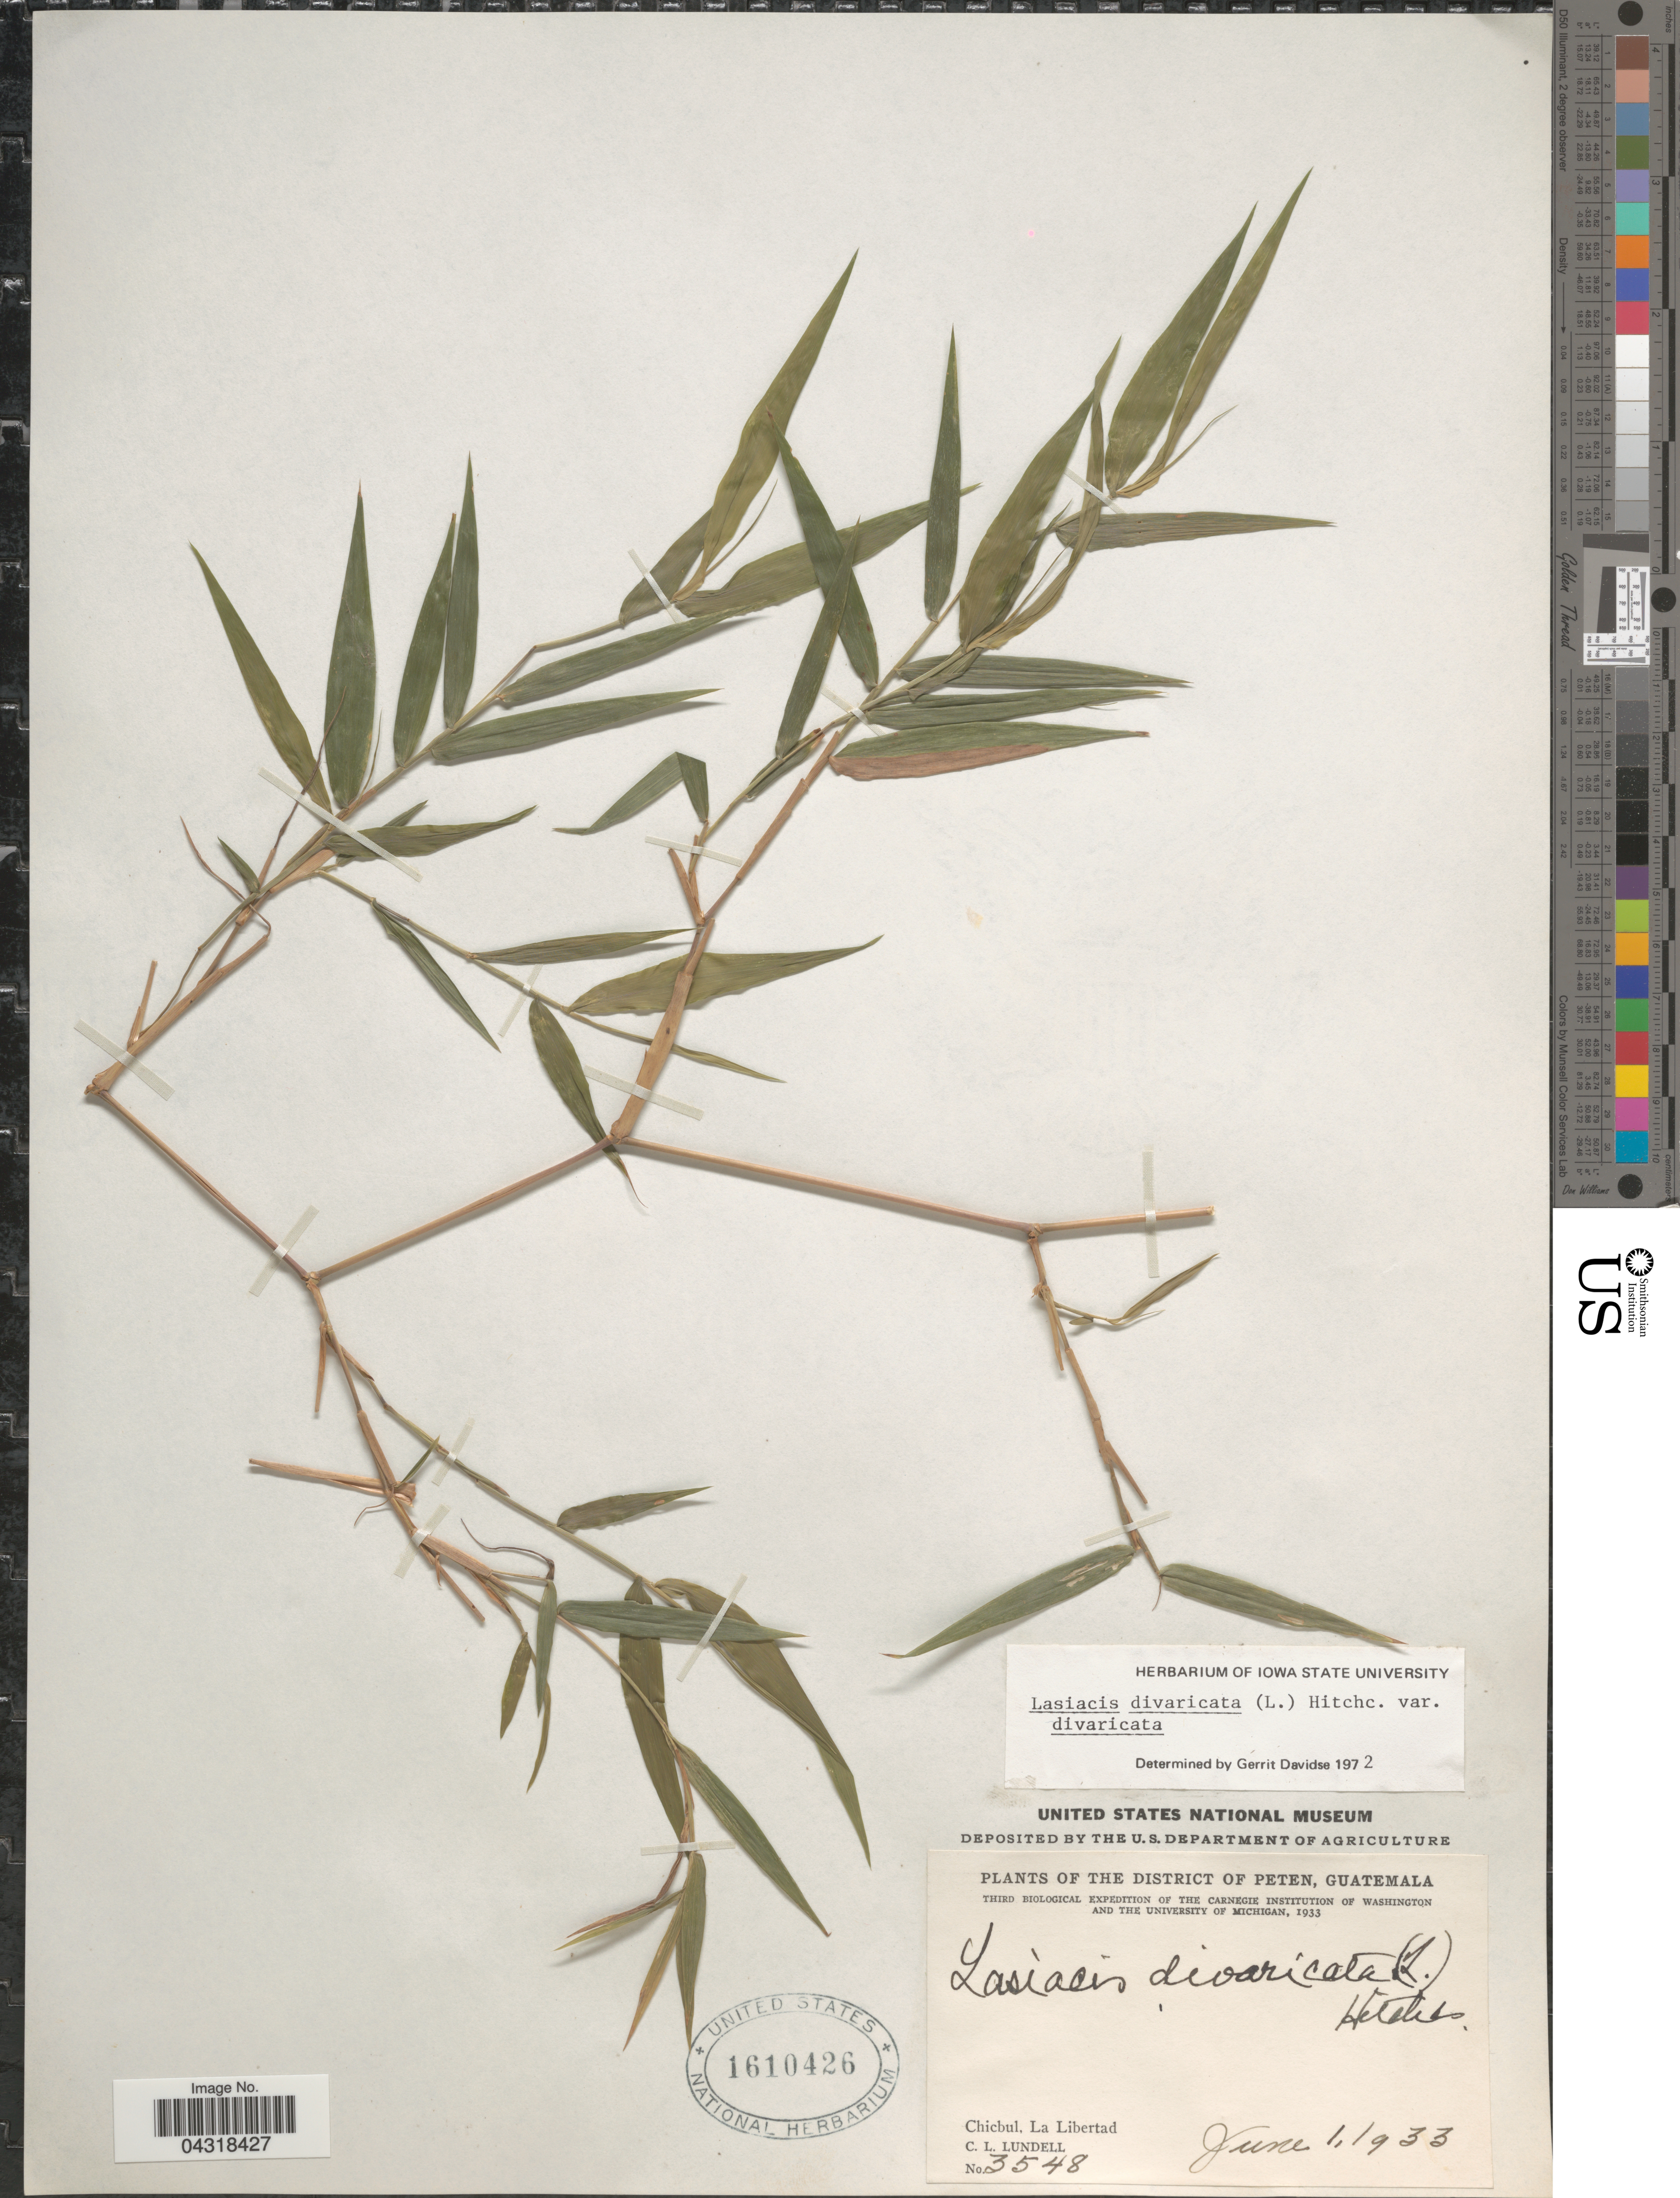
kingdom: Plantae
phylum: Tracheophyta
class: Liliopsida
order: Poales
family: Poaceae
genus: Lasiacis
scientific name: Lasiacis divaricata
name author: (L.) Hitchc.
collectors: C. L. Lundell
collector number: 3548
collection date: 1933-06-01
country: Guatemala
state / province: El Peten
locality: The District of Peten. Third Biological Expedition of the Carnegie Institution of Washington and the University of Michigan, 1933. Chicbul, La Libertad.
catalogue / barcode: US 1610426